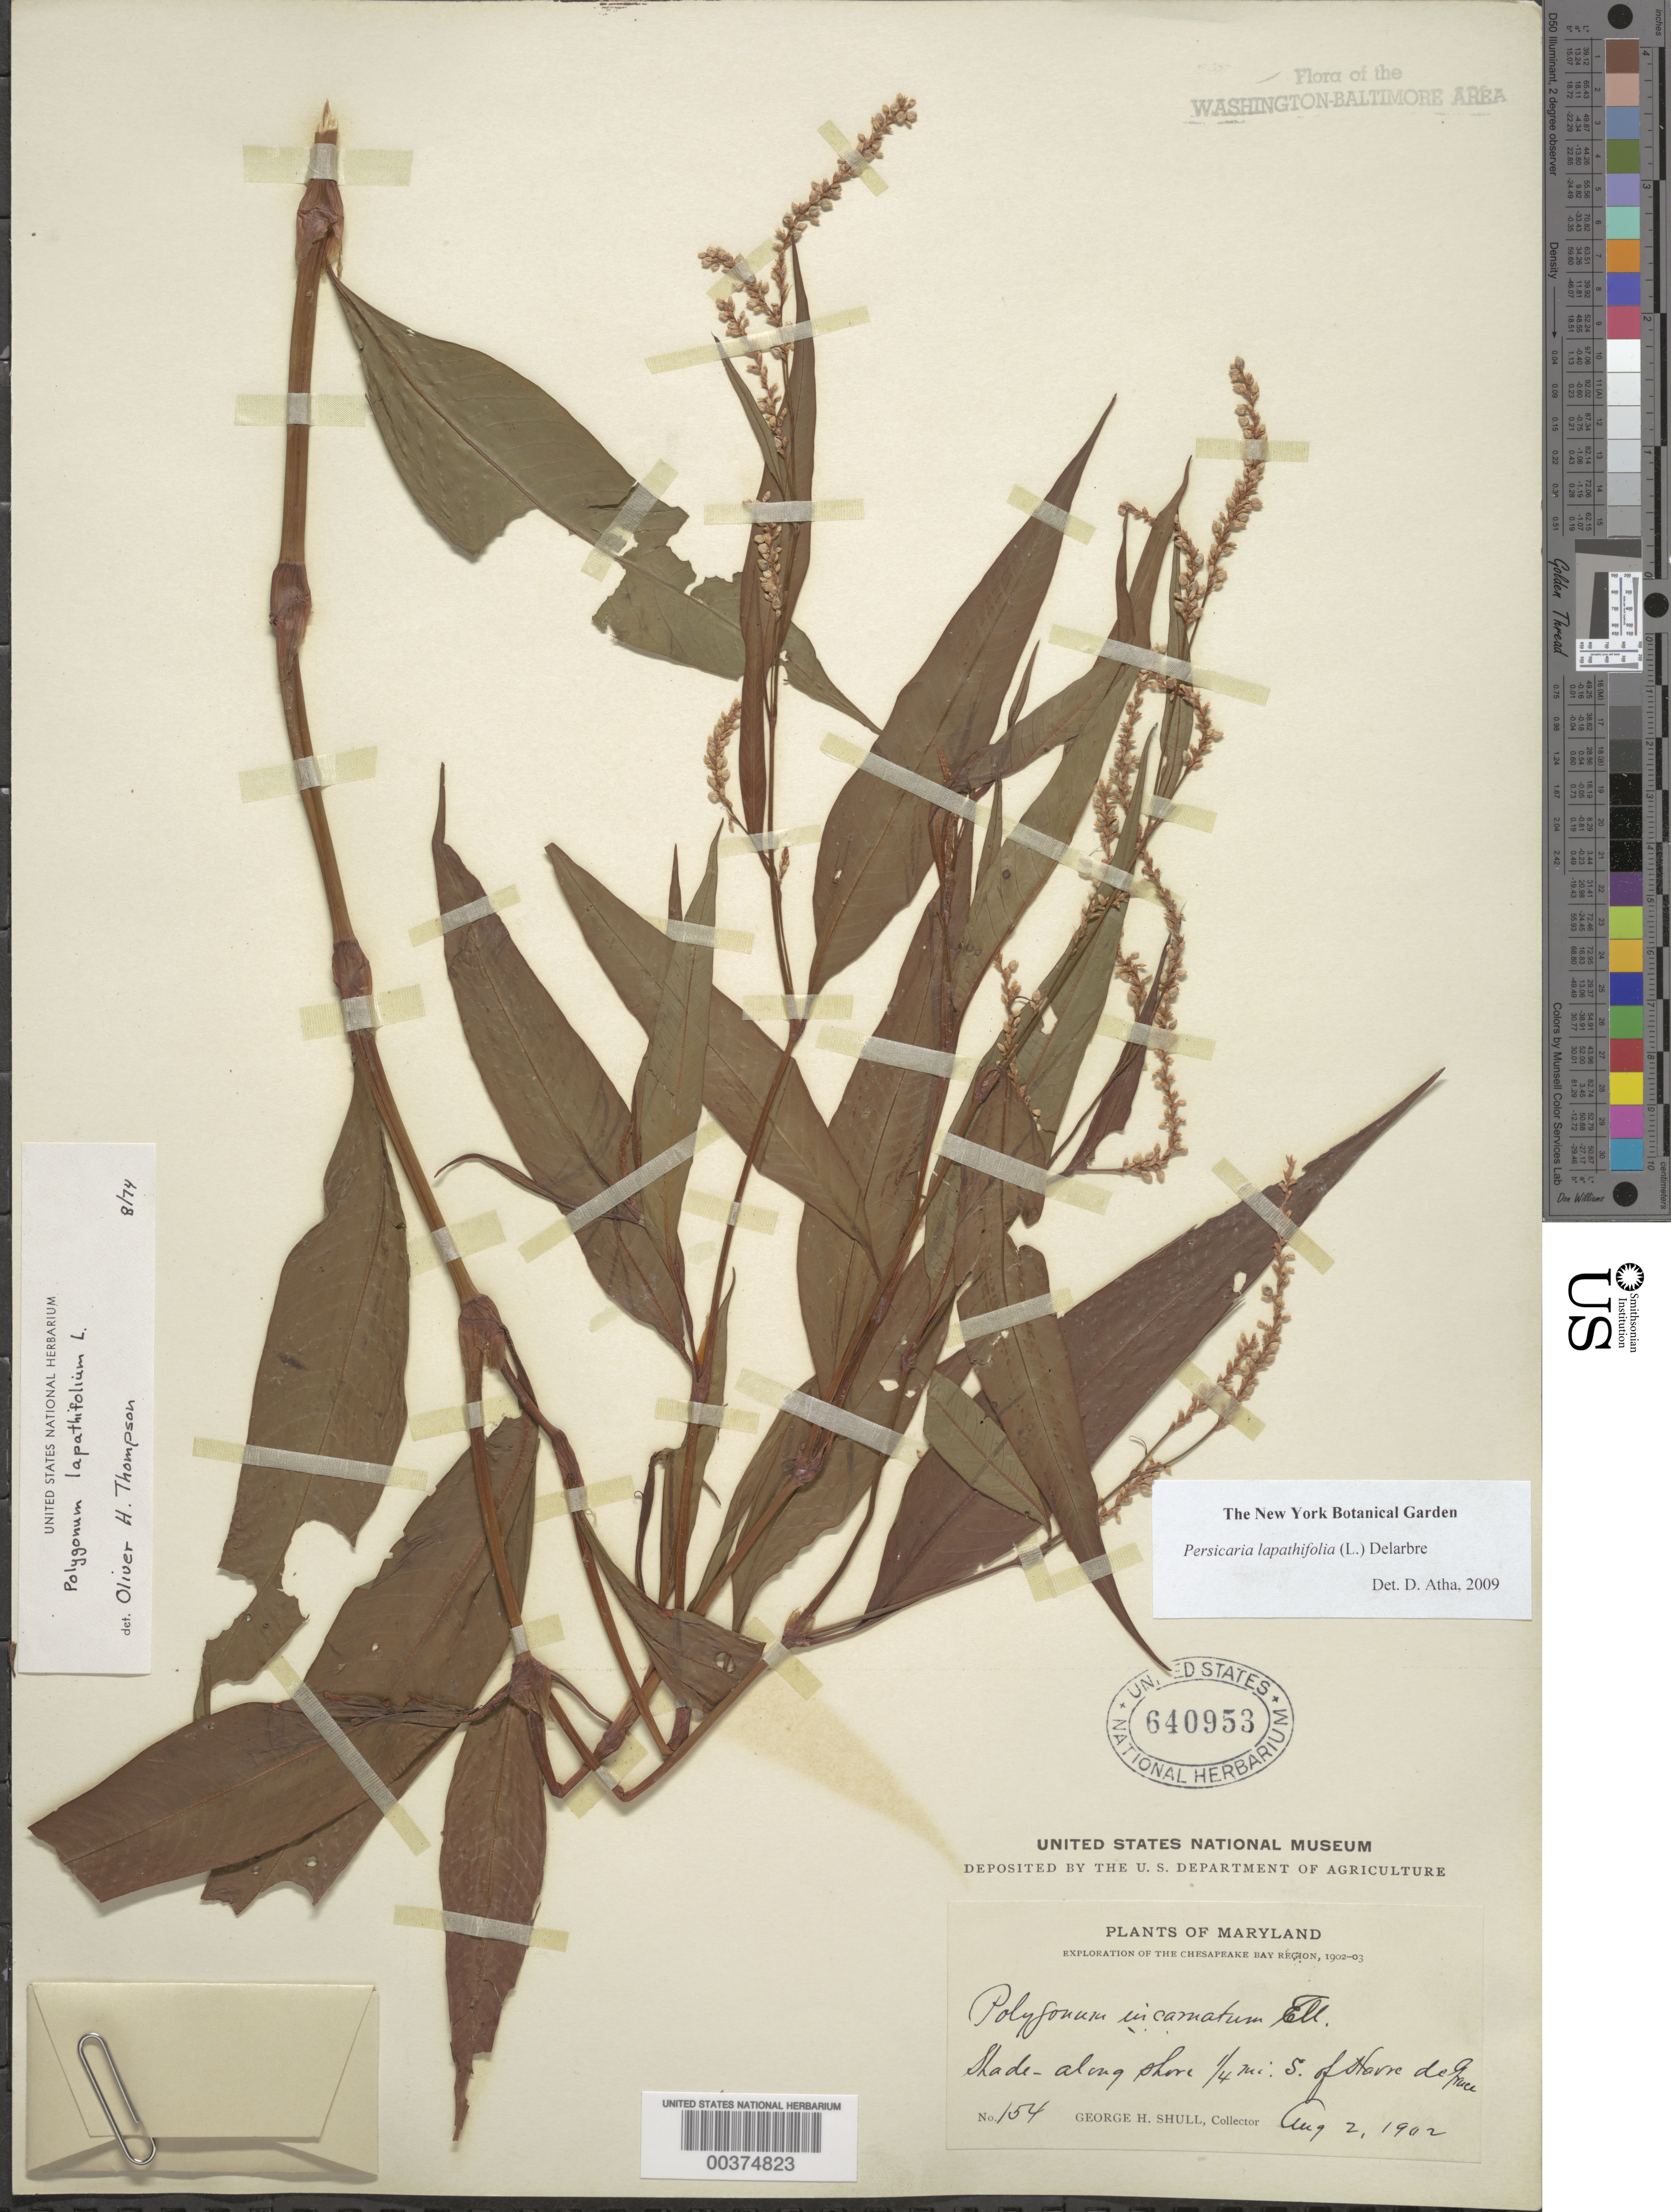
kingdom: Plantae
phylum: Tracheophyta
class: Magnoliopsida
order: Caryophyllales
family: Polygonaceae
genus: Persicaria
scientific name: Persicaria lapathifolia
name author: (L.) Delarbre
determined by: Atha, D. E.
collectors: G. H. Shull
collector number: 154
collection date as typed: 02 Aug 1902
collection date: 1902-08-02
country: United States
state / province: Maryland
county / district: Harford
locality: S of Havre De Grace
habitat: Shade along shore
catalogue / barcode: US 640953